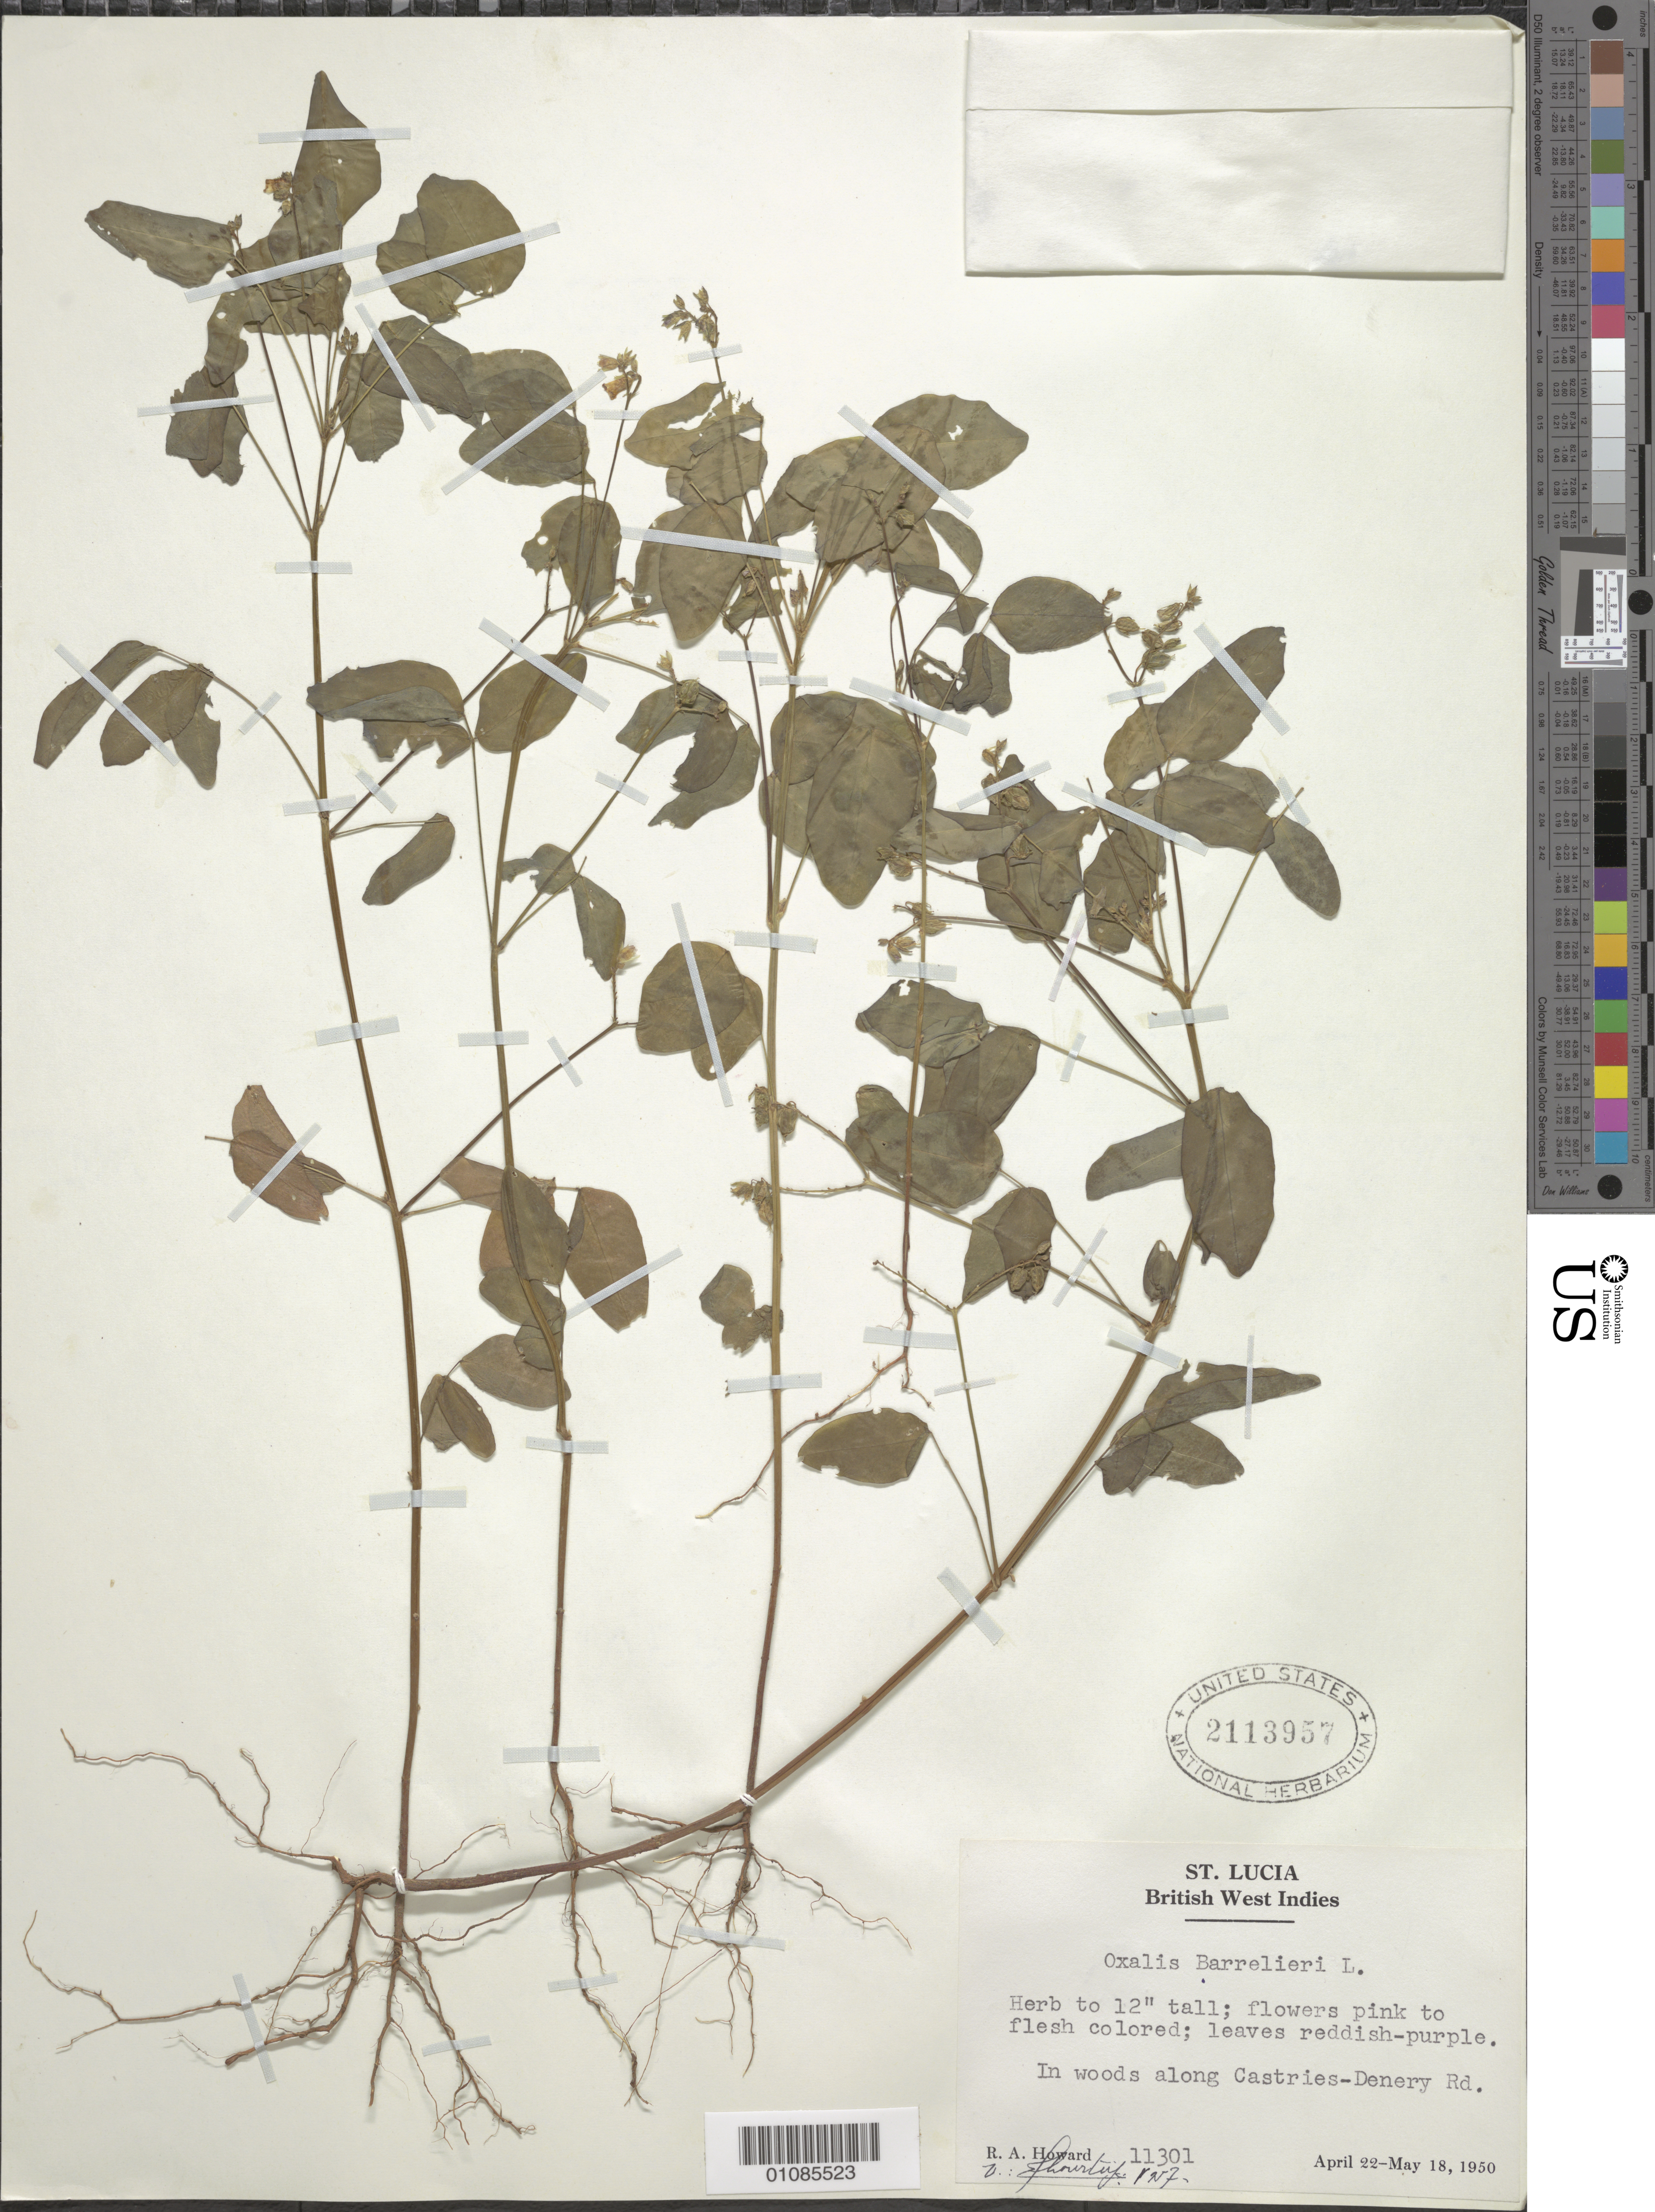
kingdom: Plantae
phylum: Tracheophyta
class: Magnoliopsida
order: Oxalidales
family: Oxalidaceae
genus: Oxalis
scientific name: Oxalis barrelieri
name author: L.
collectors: R. A. Howard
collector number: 11301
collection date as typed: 22 Apr 1950 to 18 May 1950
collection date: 1950-04-22/1950-05-18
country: St. Lucia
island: St. Lucia I.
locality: In woods along Castries-Denery Rd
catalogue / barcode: US 2113957